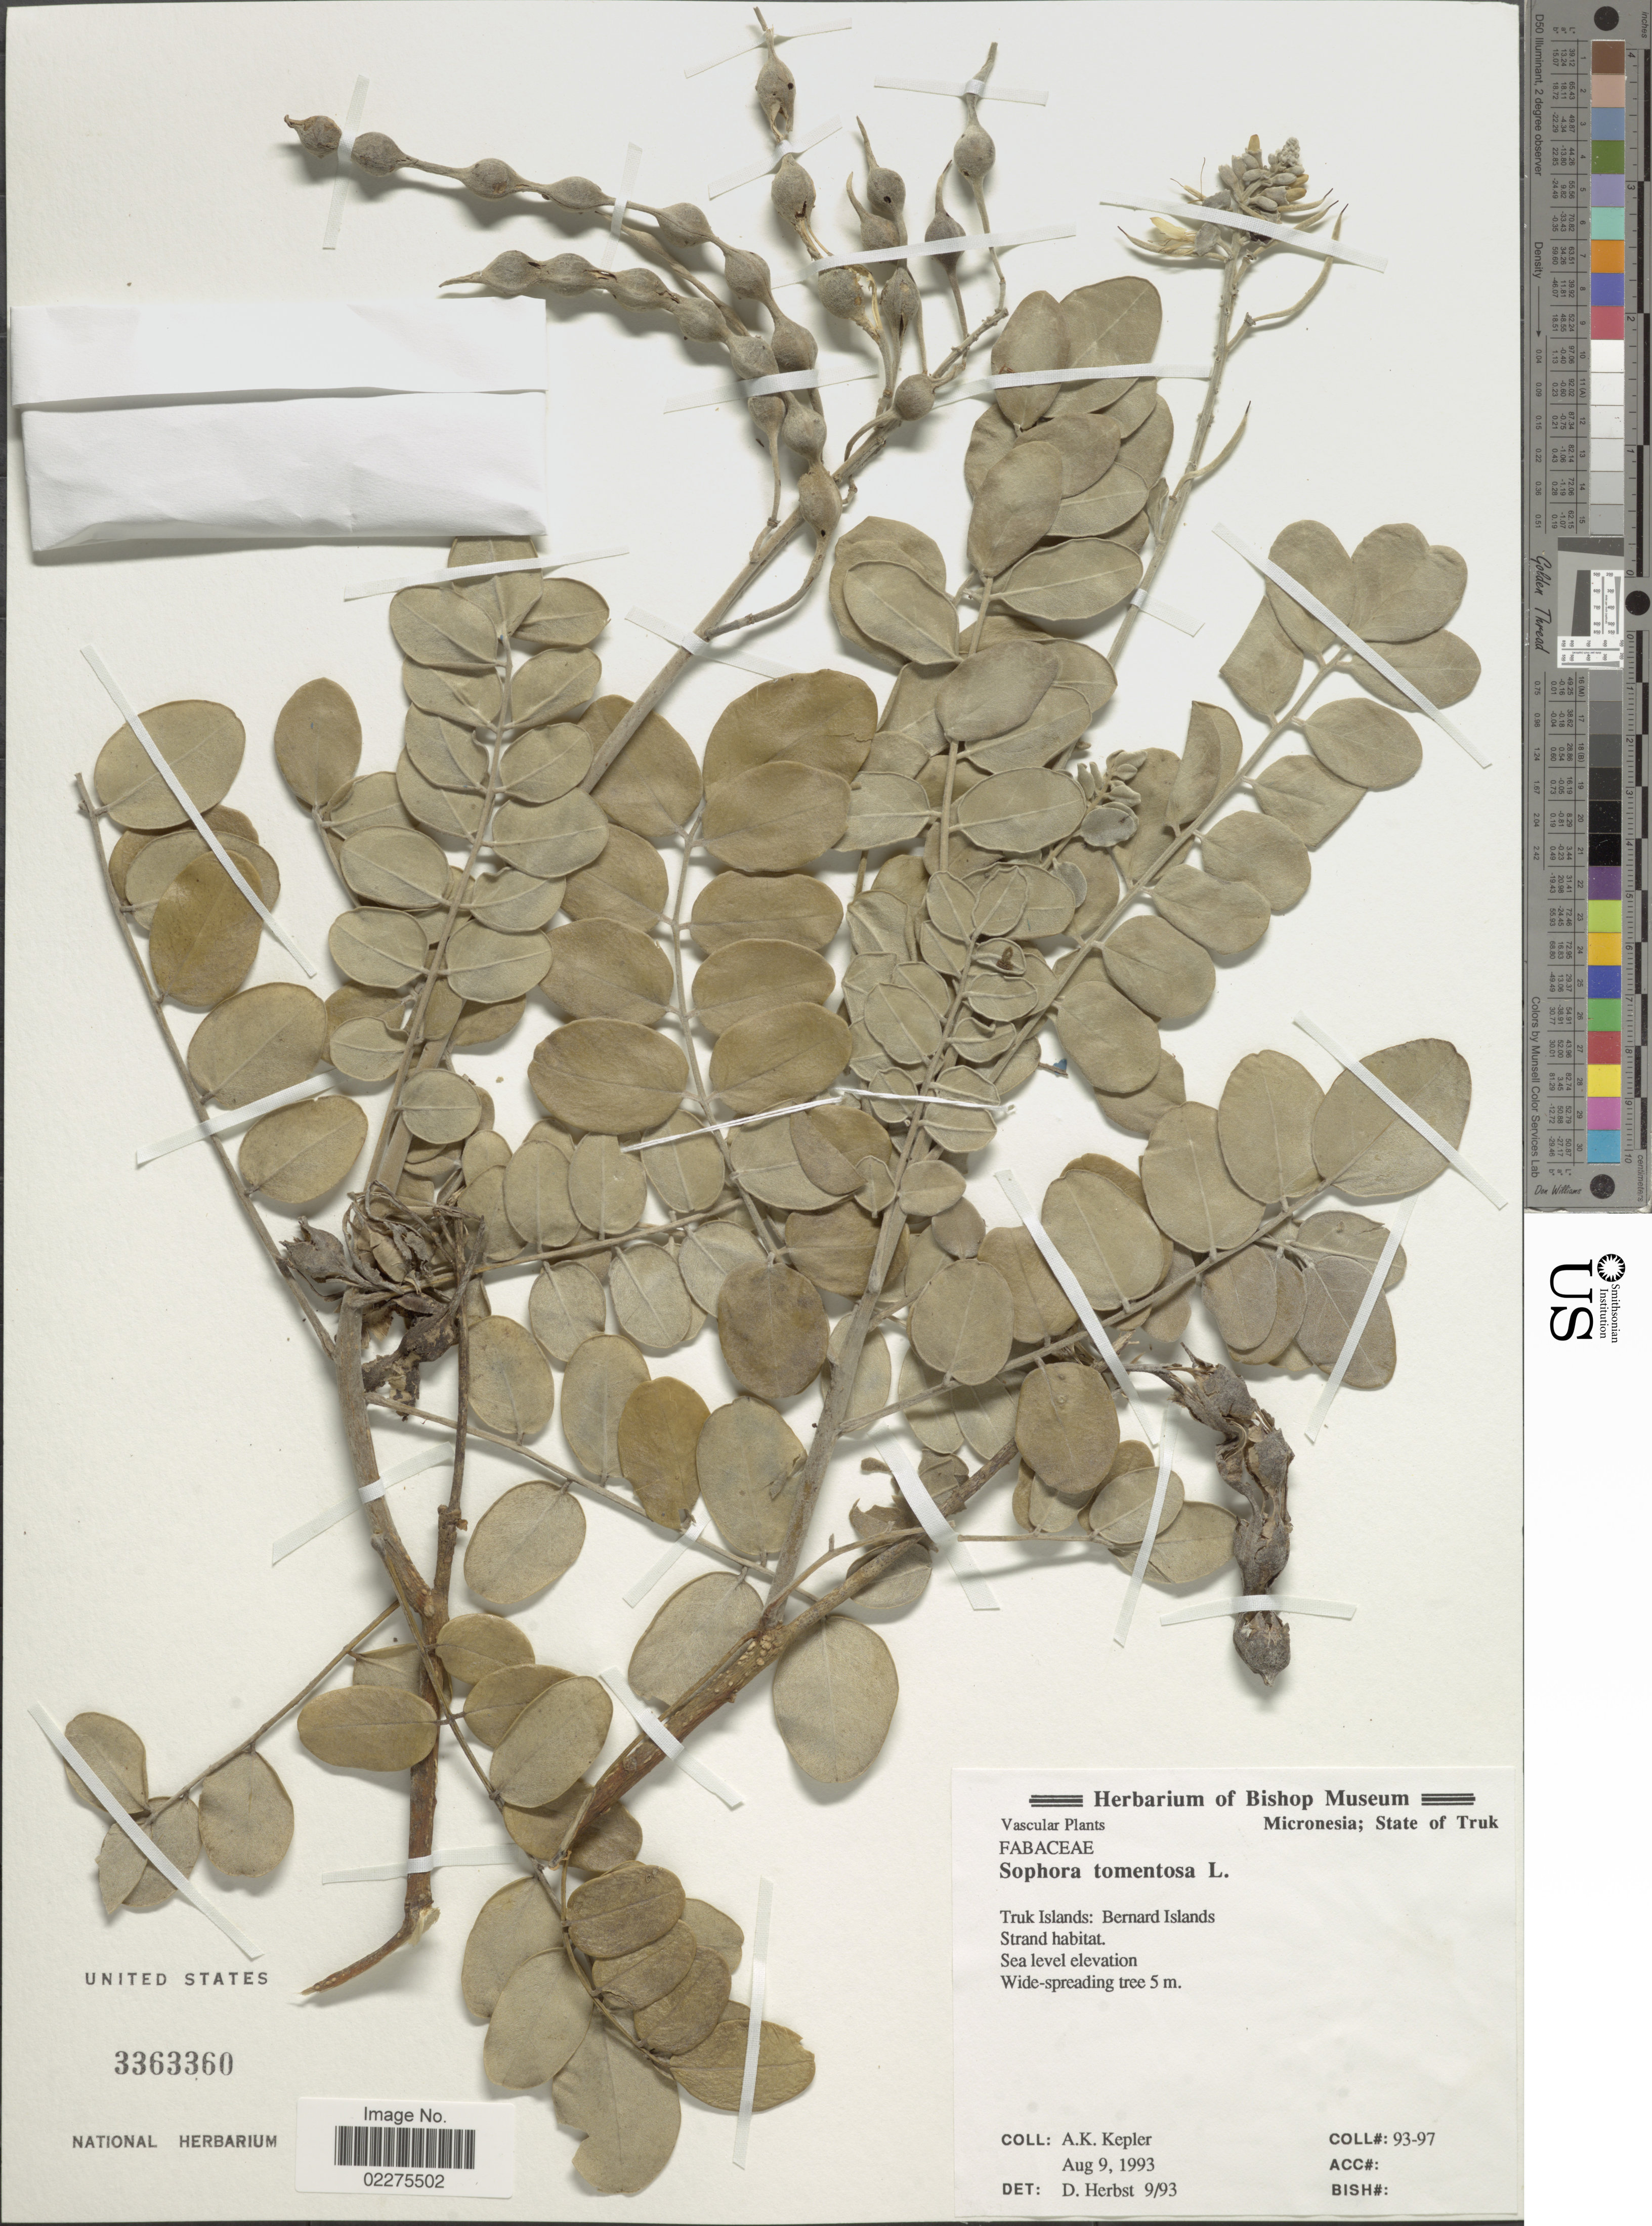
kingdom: Plantae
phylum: Tracheophyta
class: Magnoliopsida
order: Fabales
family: Fabaceae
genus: Sophora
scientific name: Sophora tomentosa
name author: L.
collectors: A. K. Kepler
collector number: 93-97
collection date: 1993-08-09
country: Micronesia, Federated States of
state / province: Truk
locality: Bernard Islands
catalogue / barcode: US 3363360